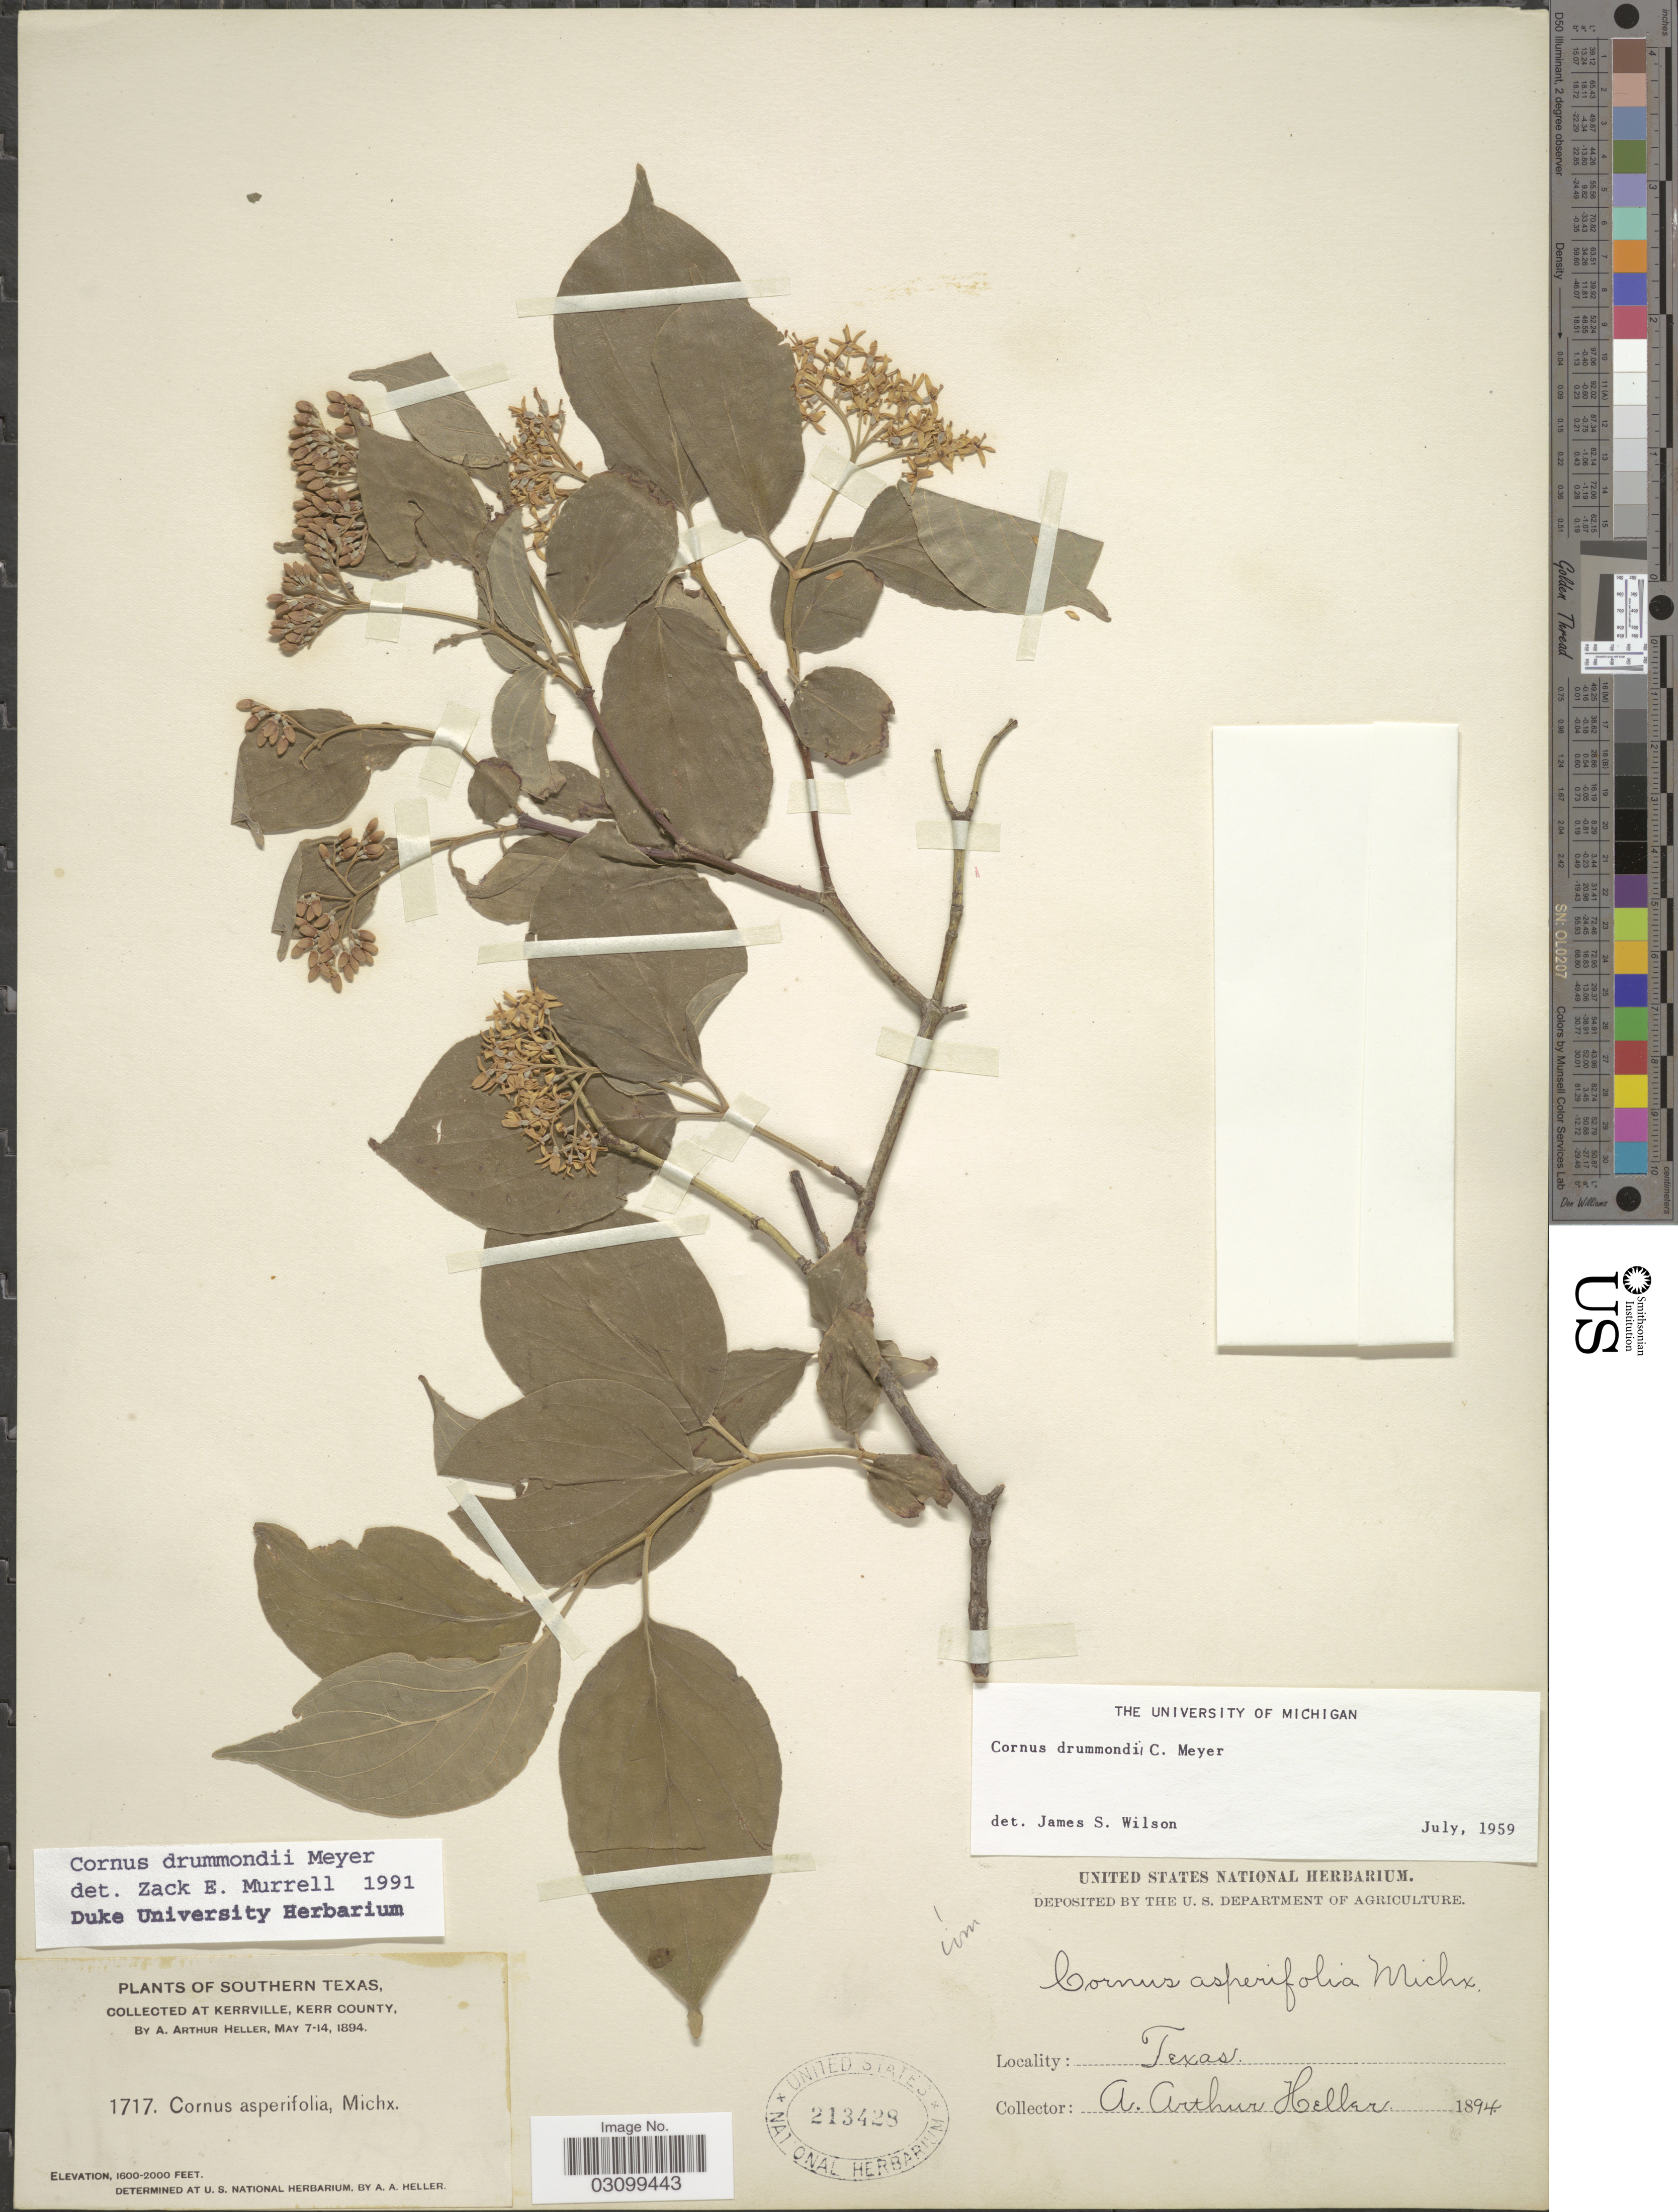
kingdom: Plantae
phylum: Tracheophyta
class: Magnoliopsida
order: Cornales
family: Cornaceae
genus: Cornus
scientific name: Cornus drummondii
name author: C.A. Mey.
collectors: A. A. Heller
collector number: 1717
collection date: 1894-05-07/1894-05-14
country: United States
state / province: Texas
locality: Southern Texas. Collected at Kerrville, Kerr County.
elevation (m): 488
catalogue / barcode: US 213428